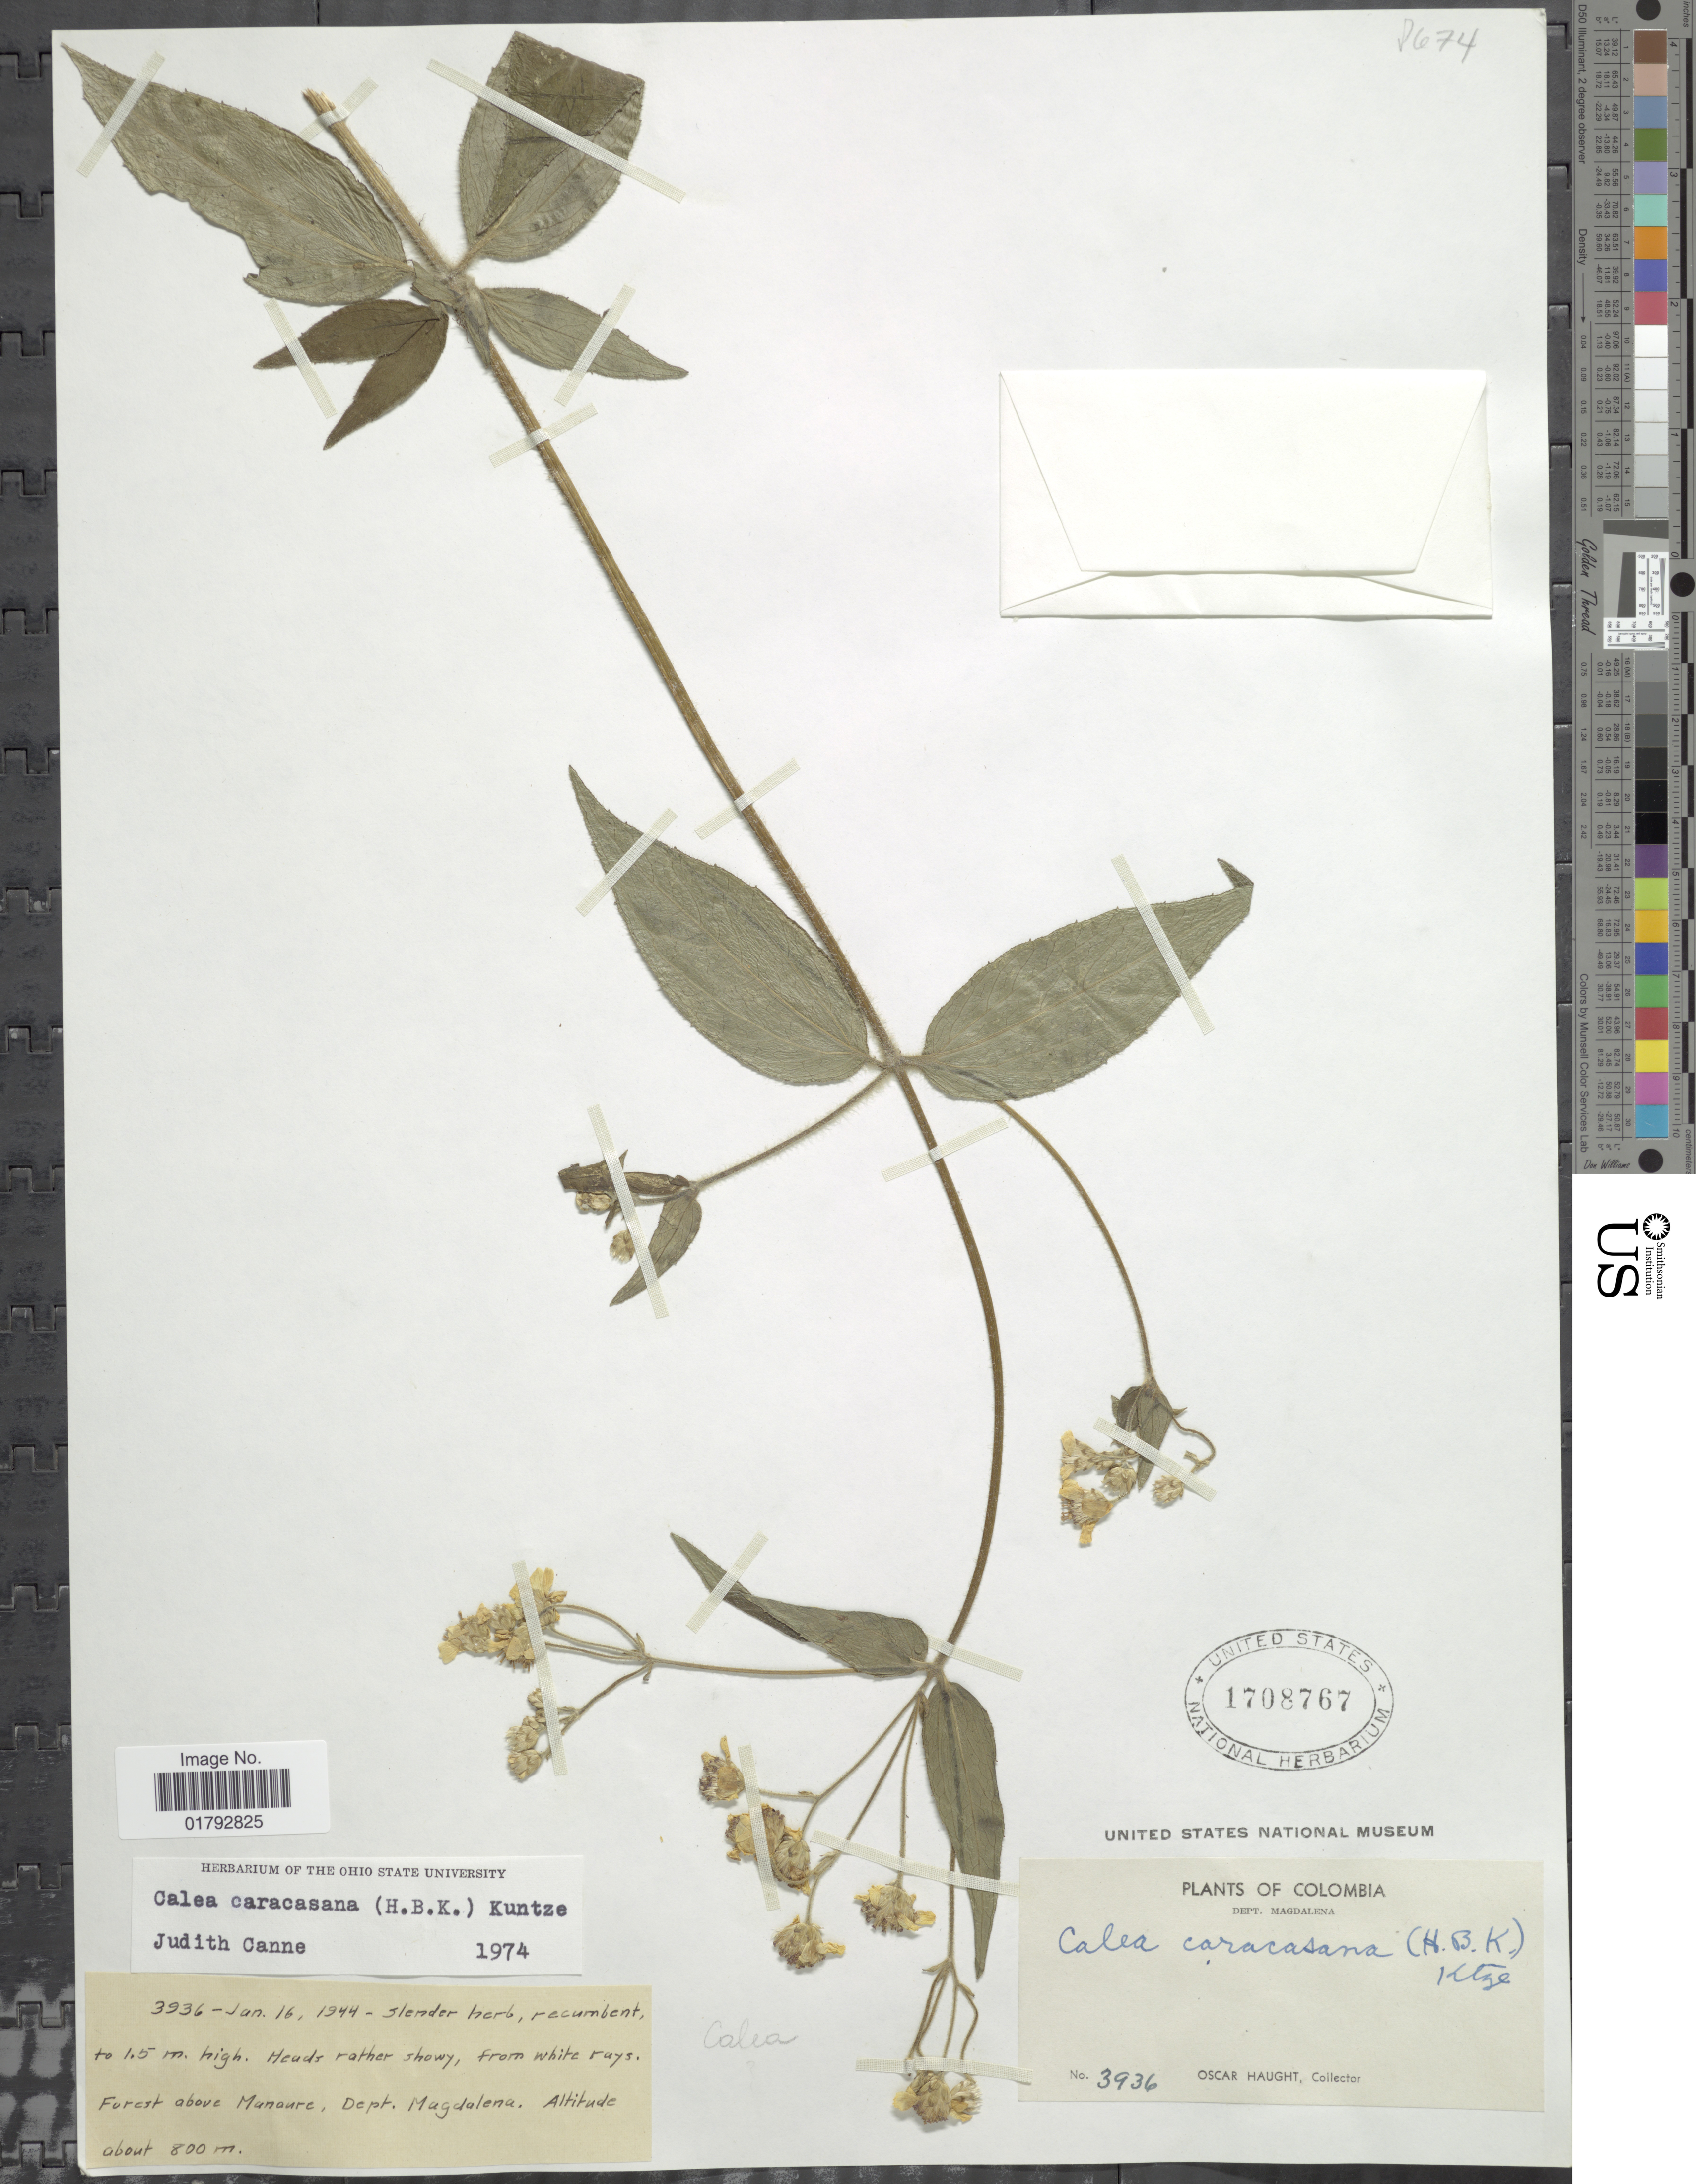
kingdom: Plantae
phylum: Tracheophyta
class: Magnoliopsida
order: Asterales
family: Asteraceae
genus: Alloispermum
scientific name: Alloispermum caracasanum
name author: (Kunth) H. Rob.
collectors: O. L. Haught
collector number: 3936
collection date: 1944-01-16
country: Colombia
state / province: Magdalena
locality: Dept. Magdalena. Forest above Manaure.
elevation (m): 800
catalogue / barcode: US 1708767